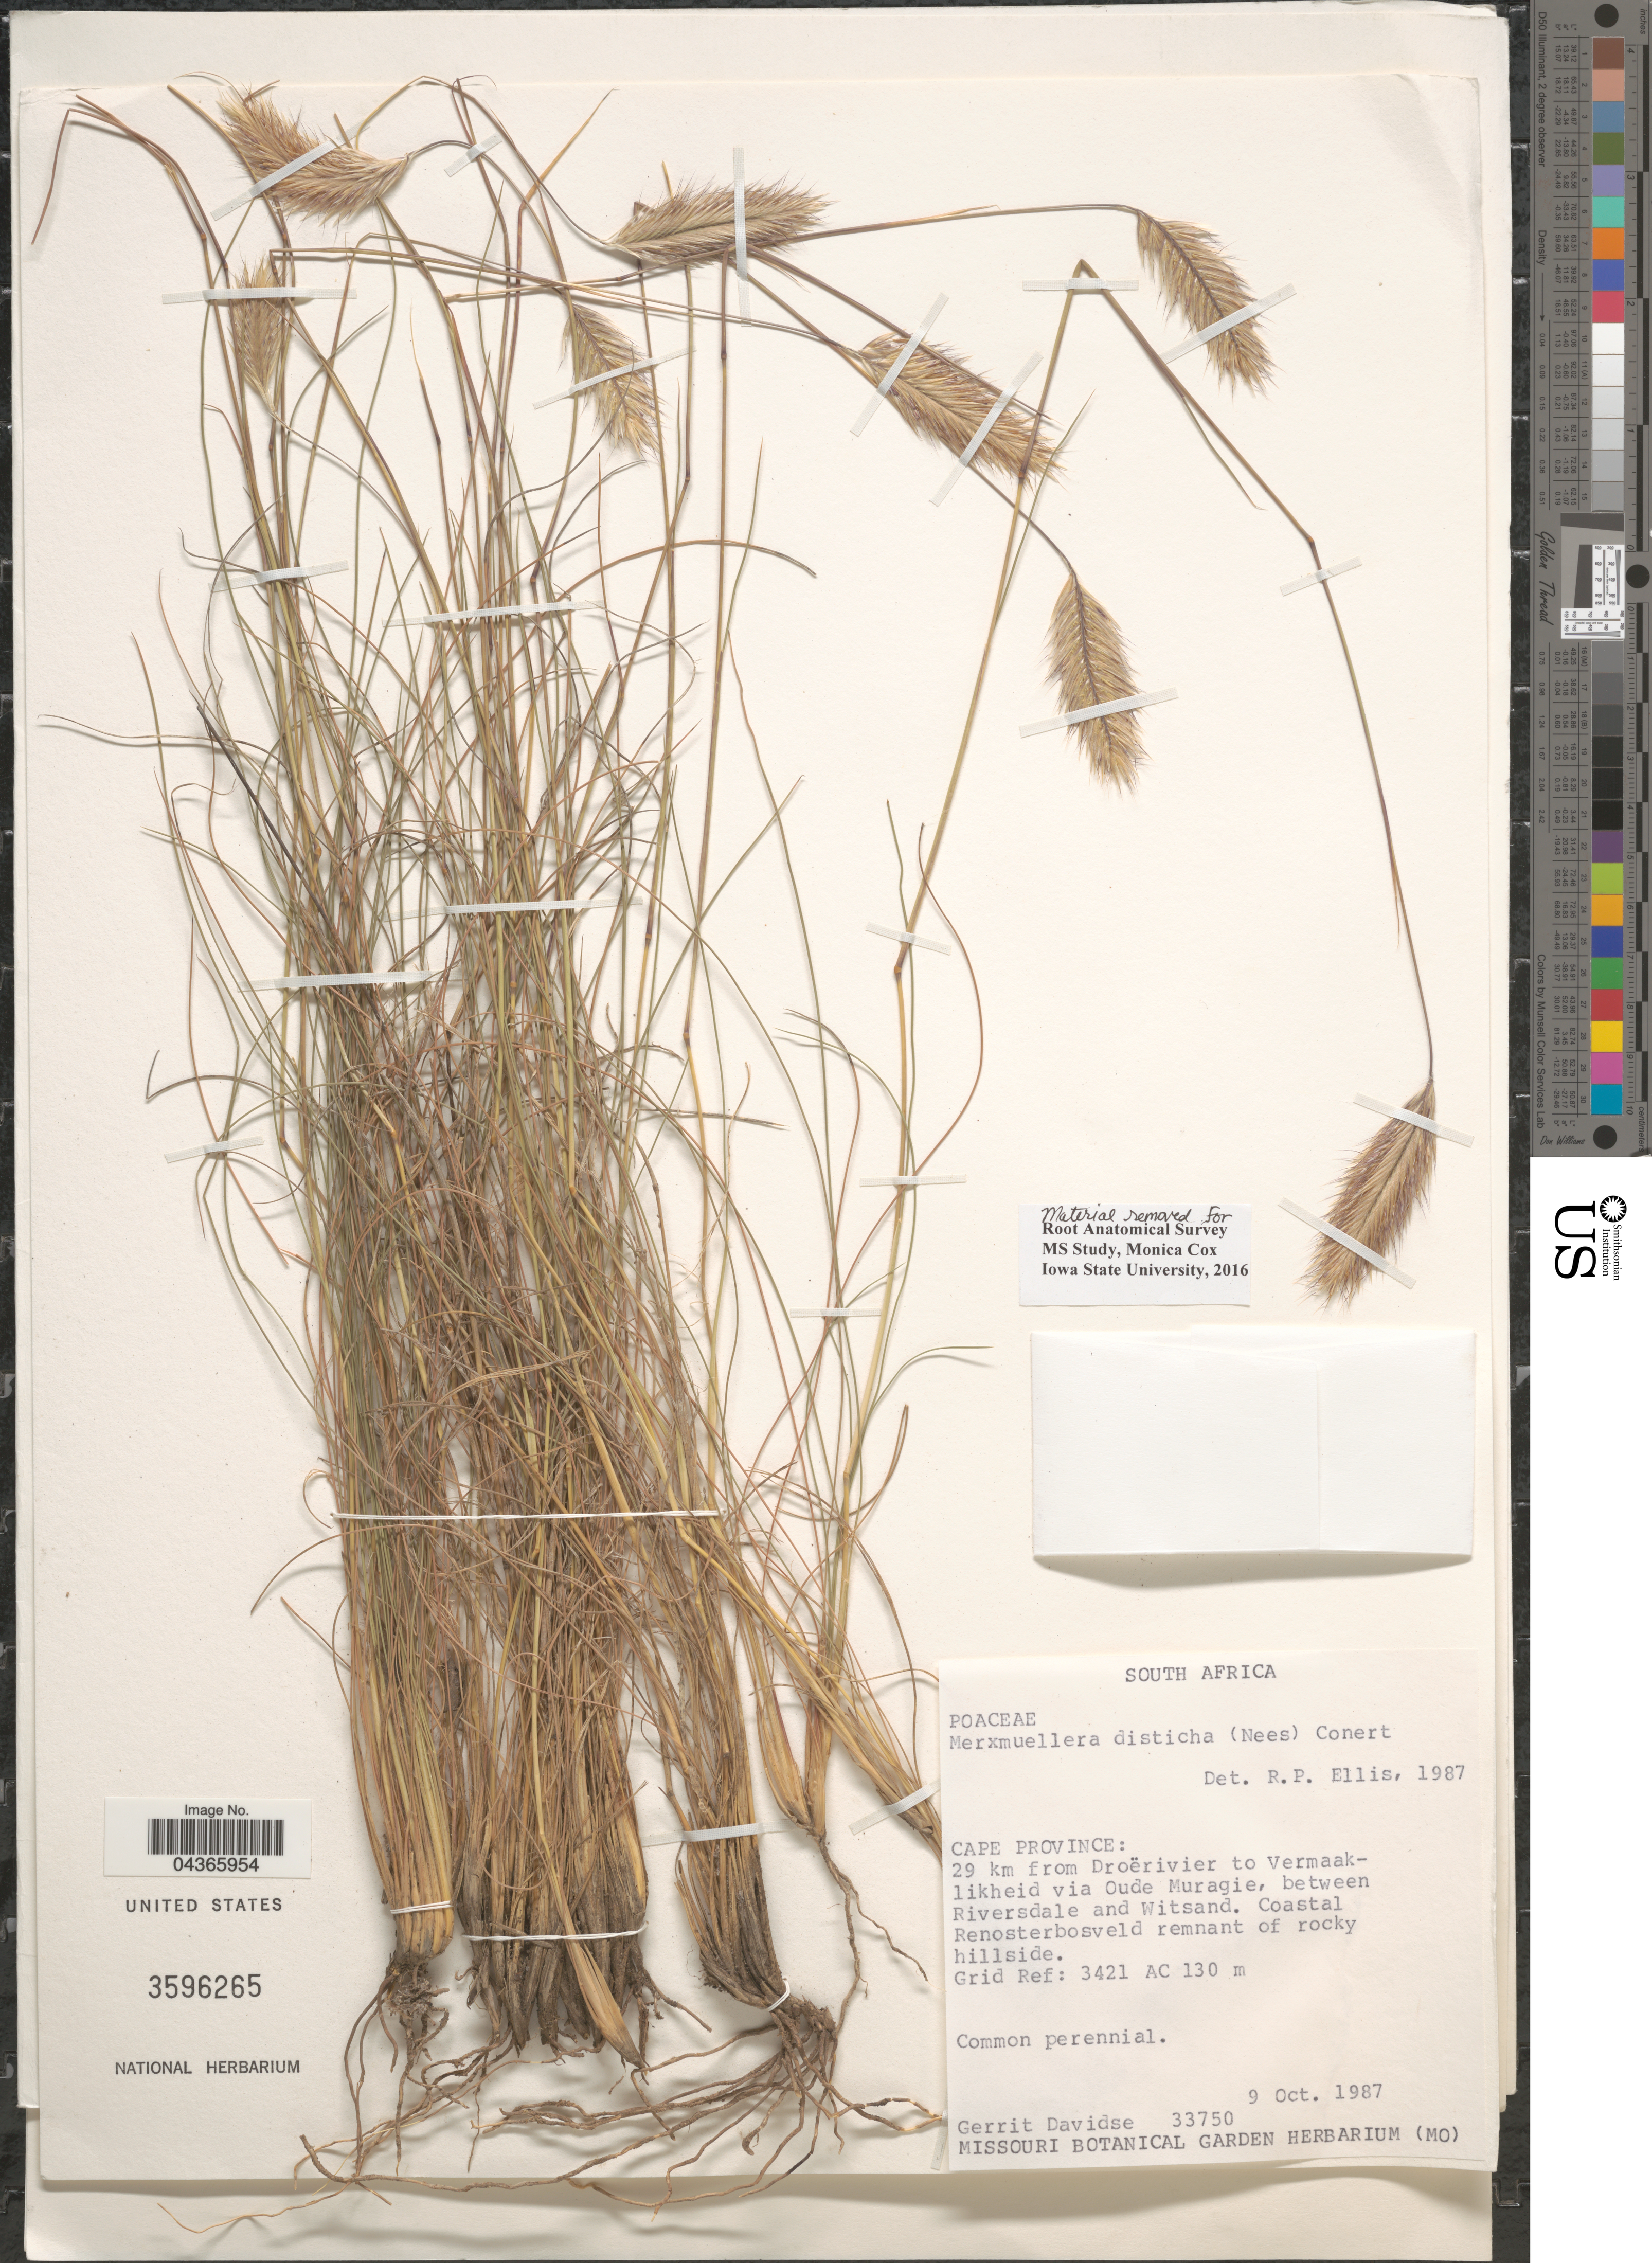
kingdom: Plantae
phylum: Tracheophyta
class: Liliopsida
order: Poales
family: Poaceae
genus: Tenaxia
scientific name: Tenaxia disticha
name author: (Nees) N.P. Barker & H.P. Linder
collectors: G. Davidse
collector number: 33750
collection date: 1987-10-09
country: South Africa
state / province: Western Cape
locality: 29 km from Droërivier to Vermaaklikheid via Oude Muragie, between Riversdale and Witsand. Coastal Renosterbosveld remnant on rocky hillside. Grid Ref: 3421 AC.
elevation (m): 130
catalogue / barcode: US 3596265